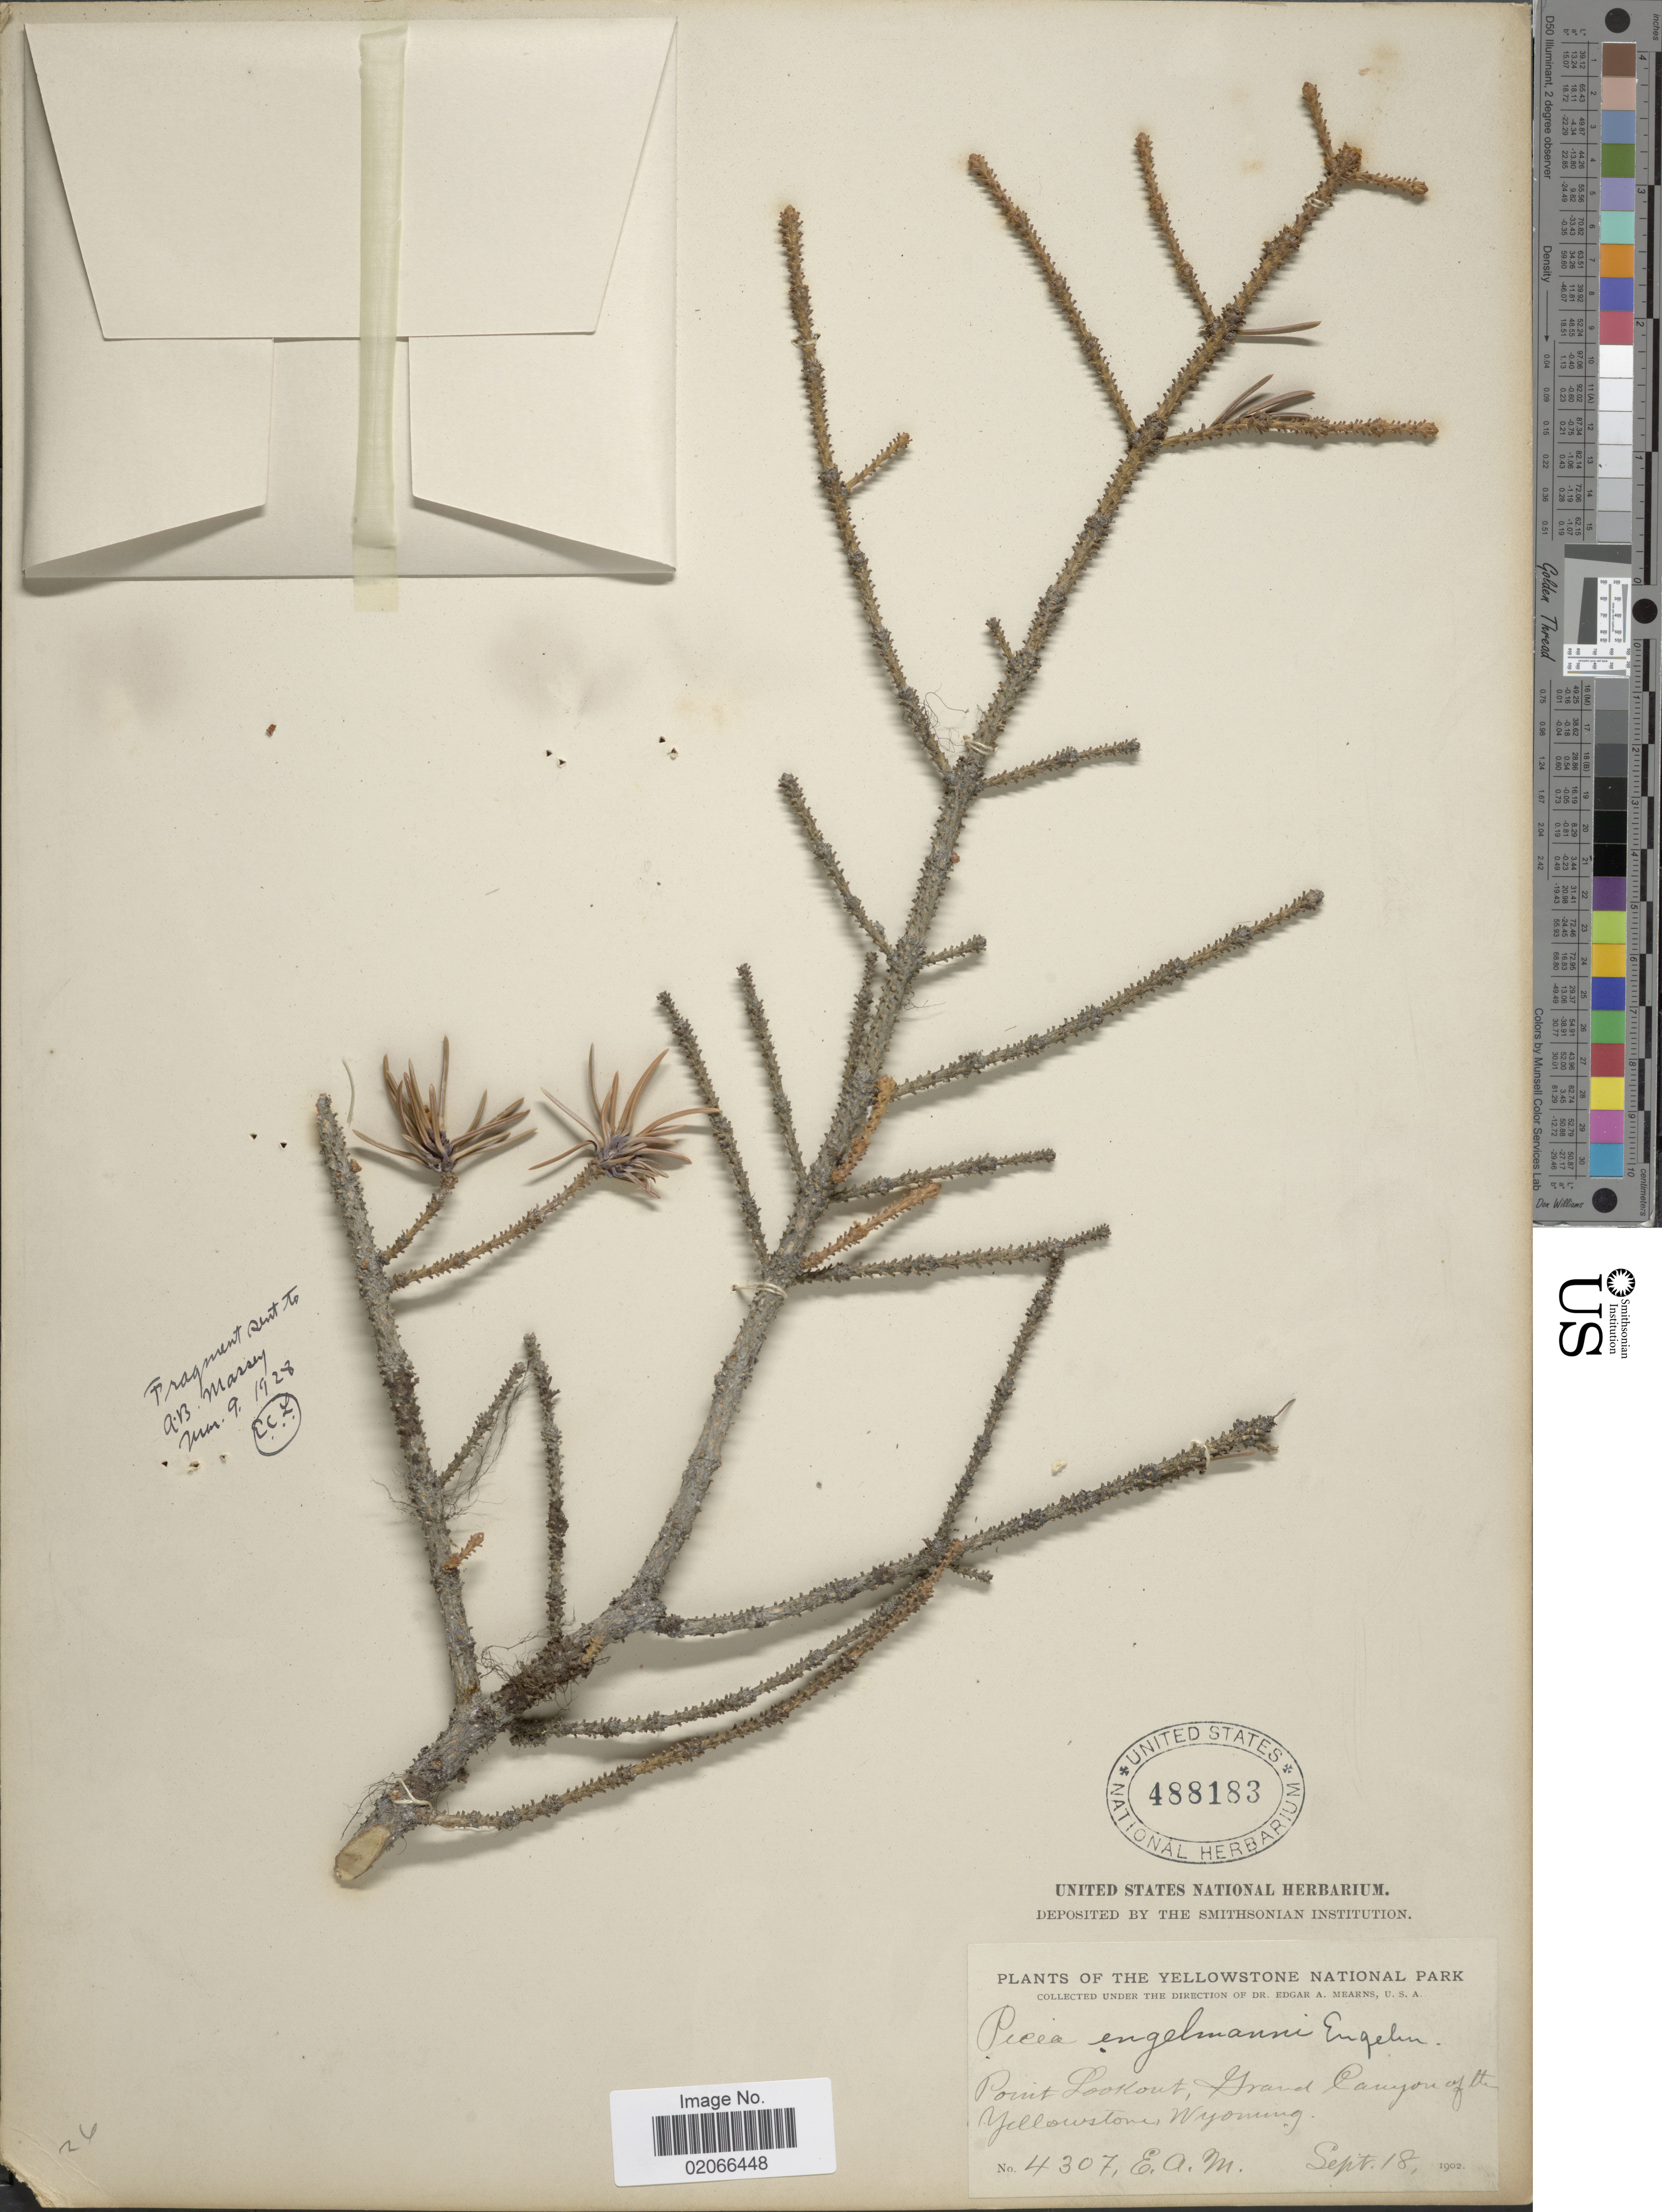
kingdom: Plantae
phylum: Tracheophyta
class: Pinopsida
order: Pinales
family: Pinaceae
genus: Picea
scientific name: Picea engelmannii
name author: Parry ex Engelm.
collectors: E. A. Mearns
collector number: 4307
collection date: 1902-09-18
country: United States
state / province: Wyoming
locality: Yellowstone National Park, Point Lookout, Grand Canyon of the Yellowstone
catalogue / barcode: US 488183